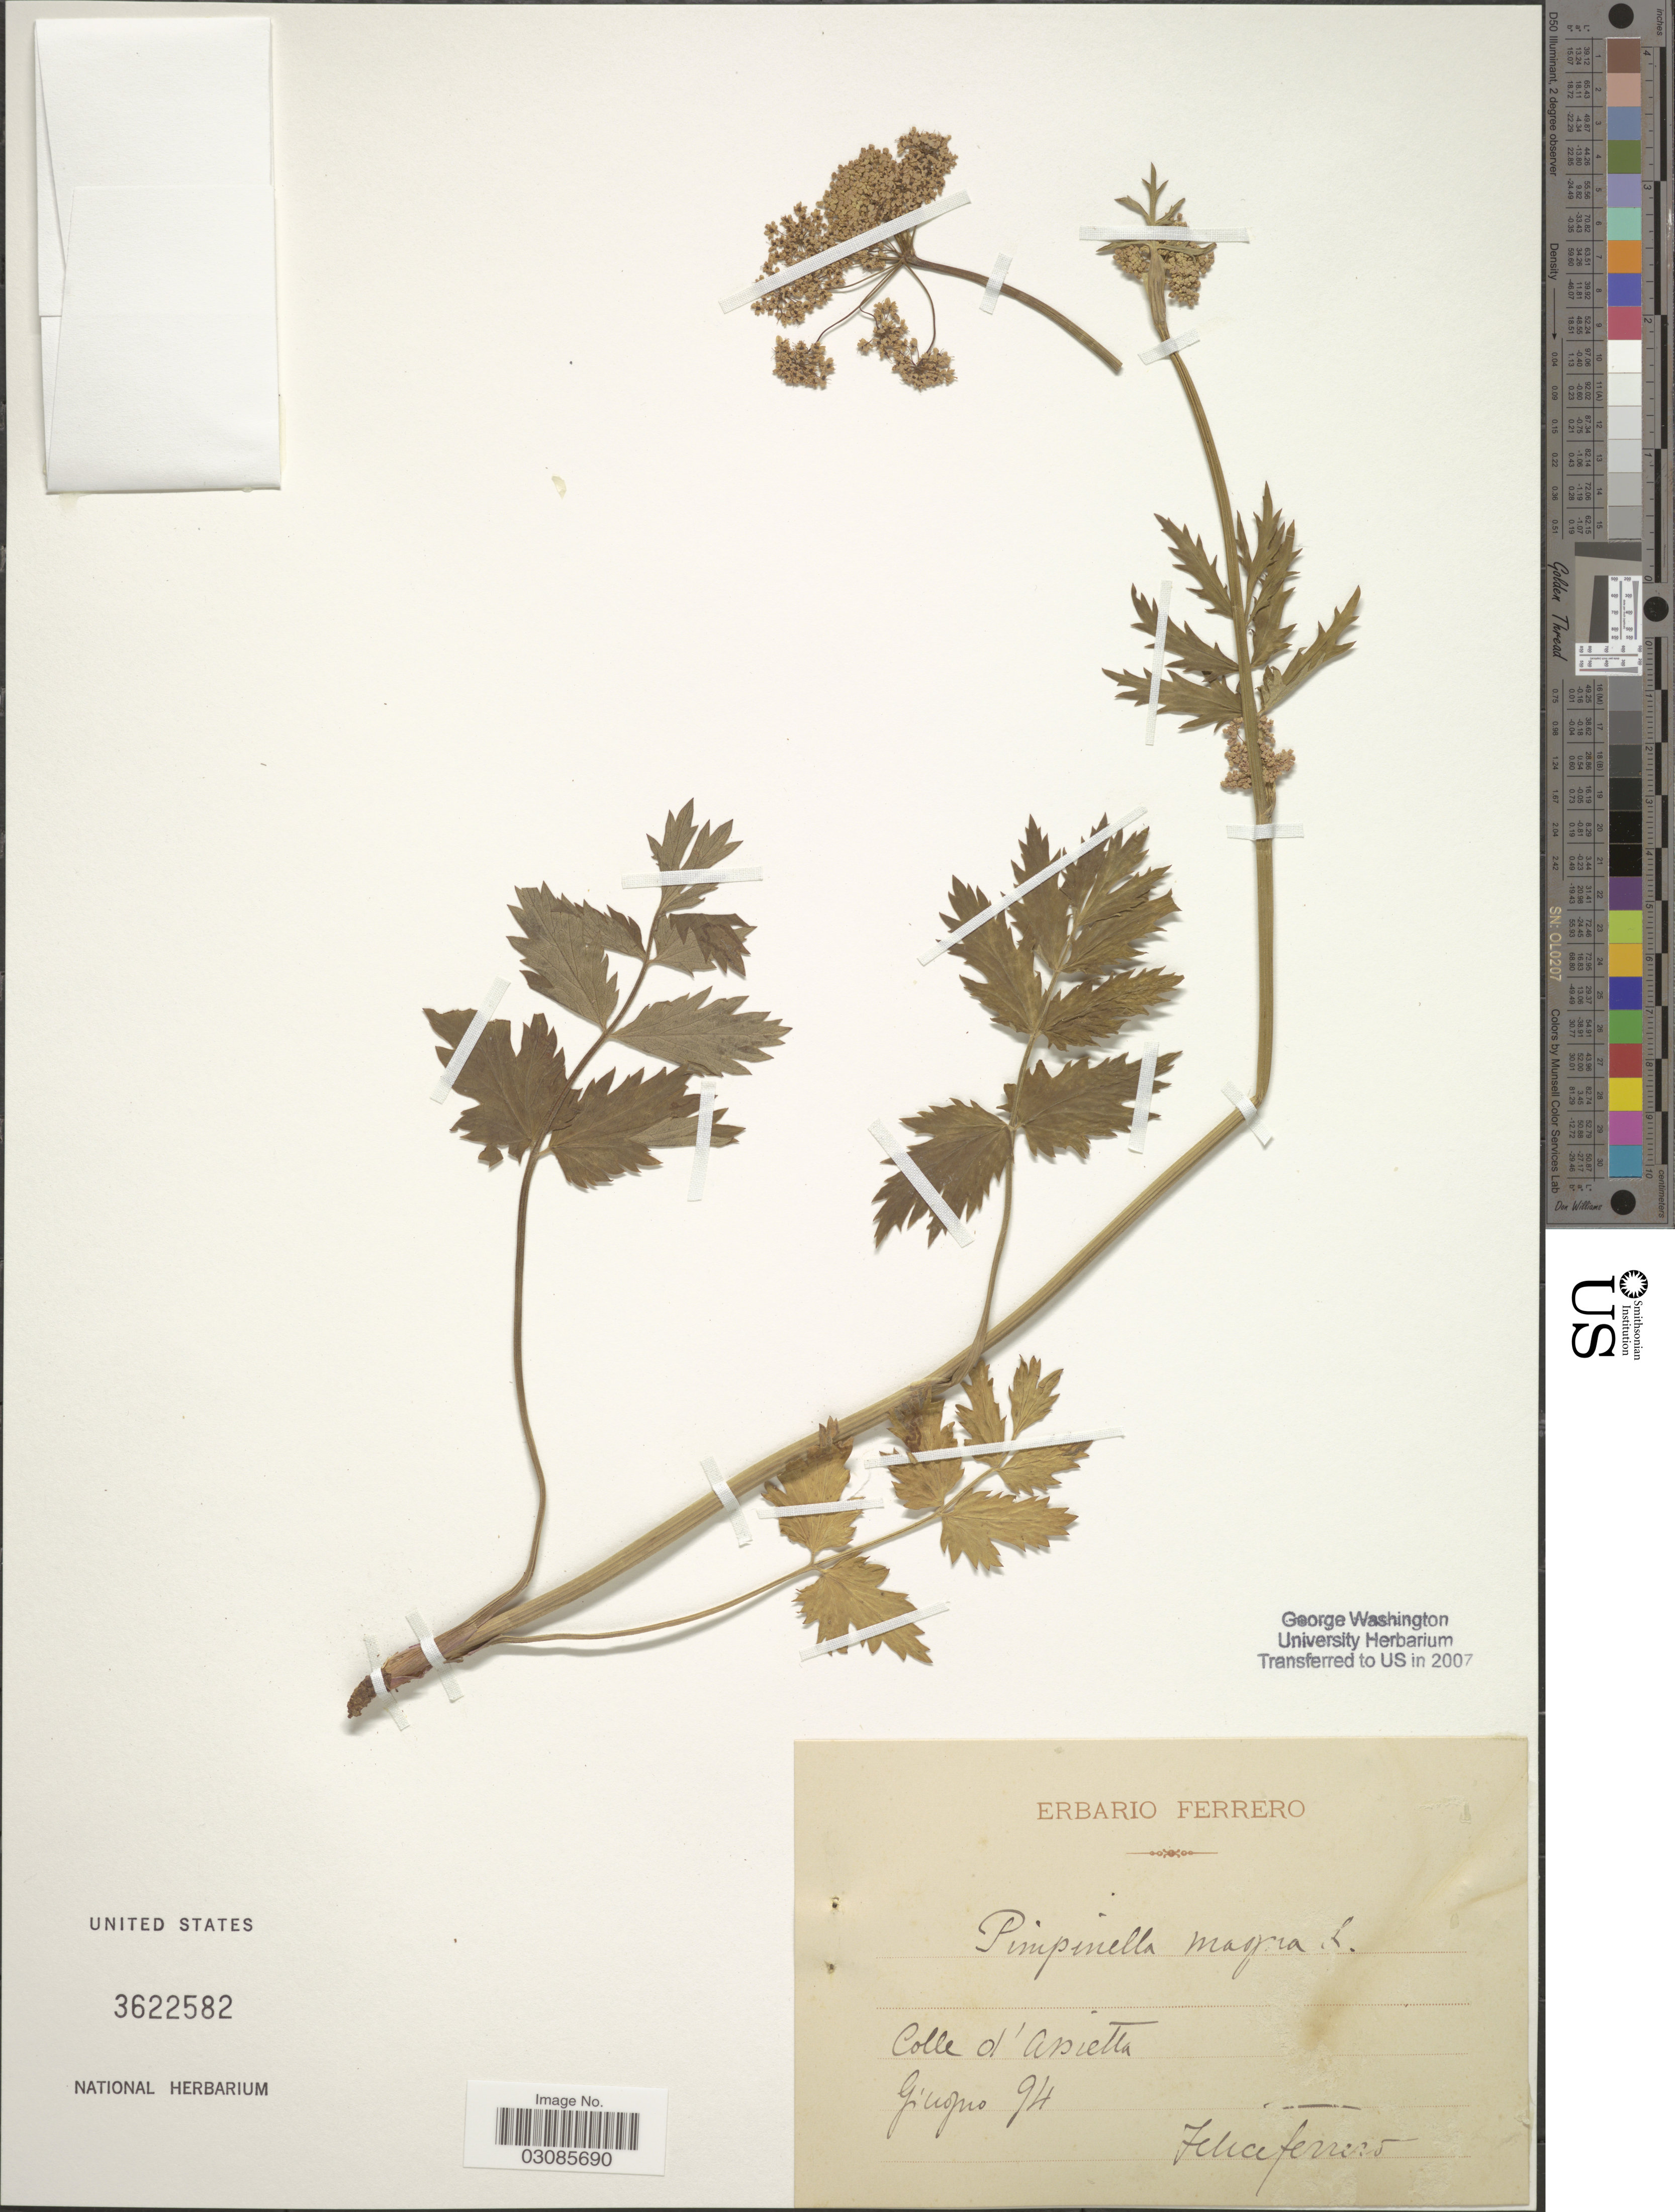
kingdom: Plantae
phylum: Tracheophyta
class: Magnoliopsida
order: Apiales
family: Apiaceae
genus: Pimpinella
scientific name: Pimpinella magna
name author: L.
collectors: F. Ferrero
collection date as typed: Transcribed d/m/y: /7/94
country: Italy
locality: Colle d' Assietta.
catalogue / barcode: US 3622582